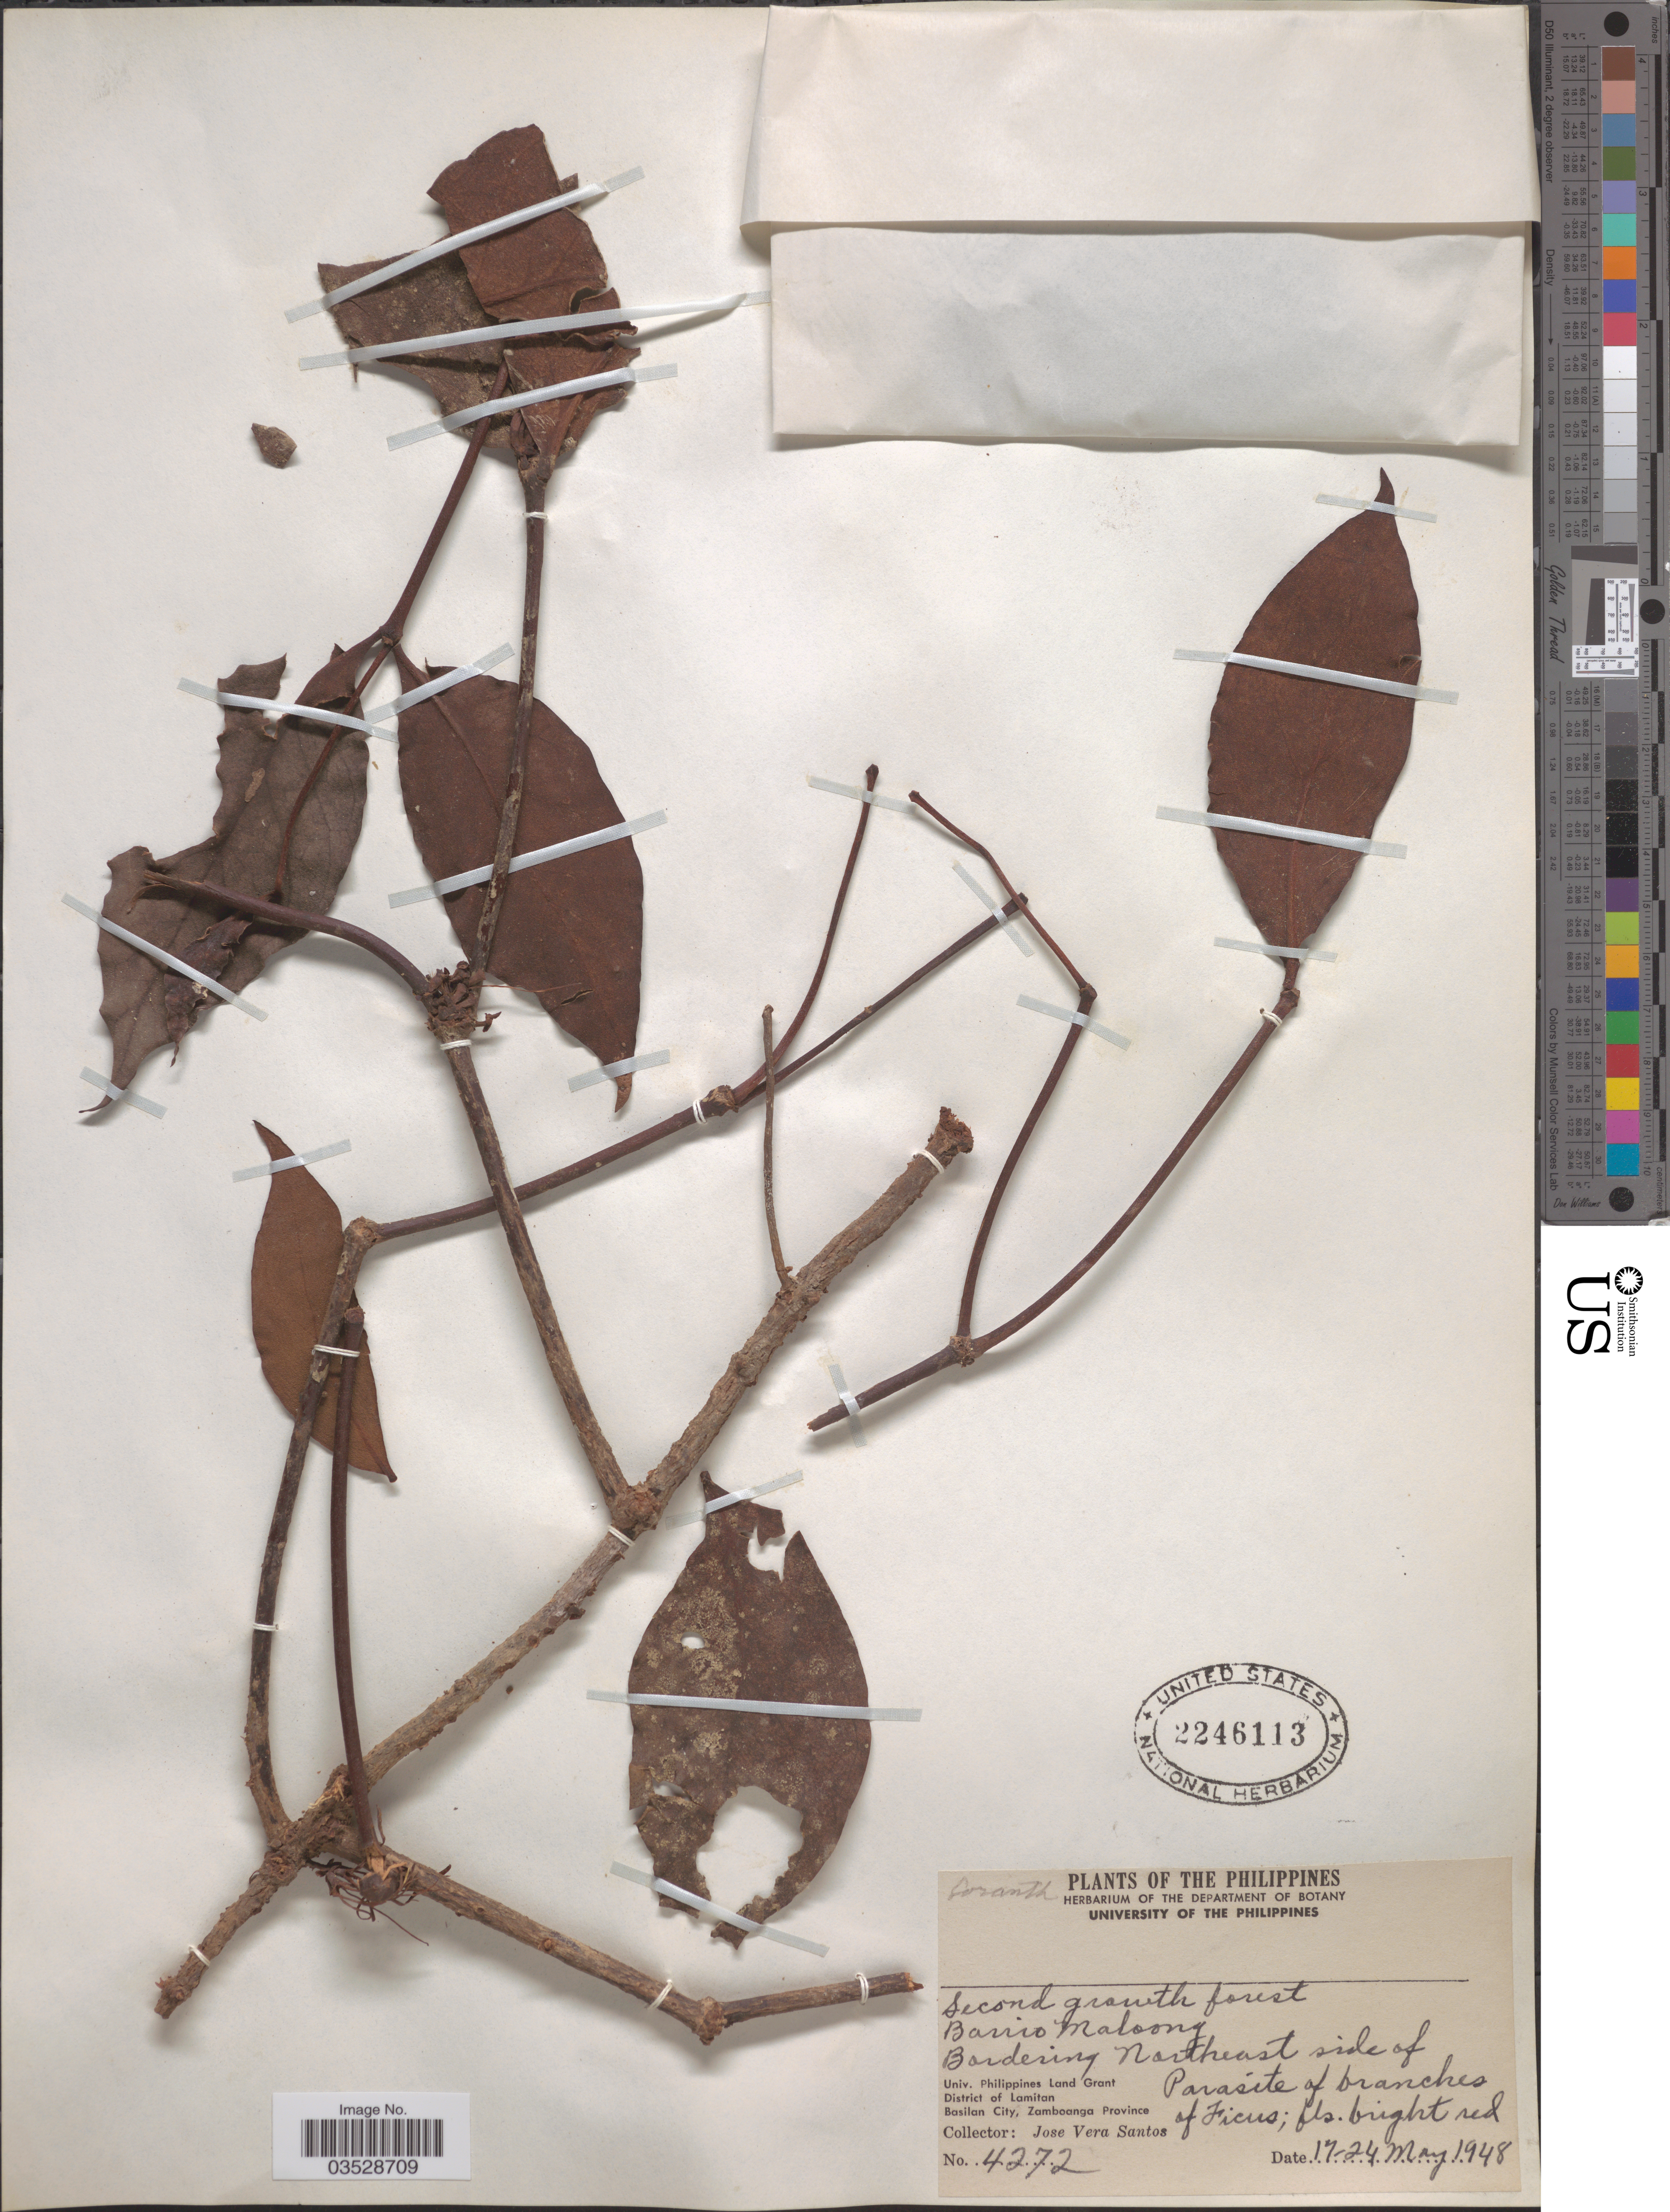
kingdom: Plantae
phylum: Tracheophyta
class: Magnoliopsida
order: Santalales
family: Loranthaceae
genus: Loranthus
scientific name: Loranthus sp.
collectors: J. Santos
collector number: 4272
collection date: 1948-05-17/1948-05-24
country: Philippines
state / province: Muslim Mindanao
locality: Barrio Maloong. Bordering Northeast side of Parasite of branches of Ficus. Univ. Philippines Land Grant. District of Lamitan. Basilan City, Zamboanga Province.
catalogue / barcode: US 2246113